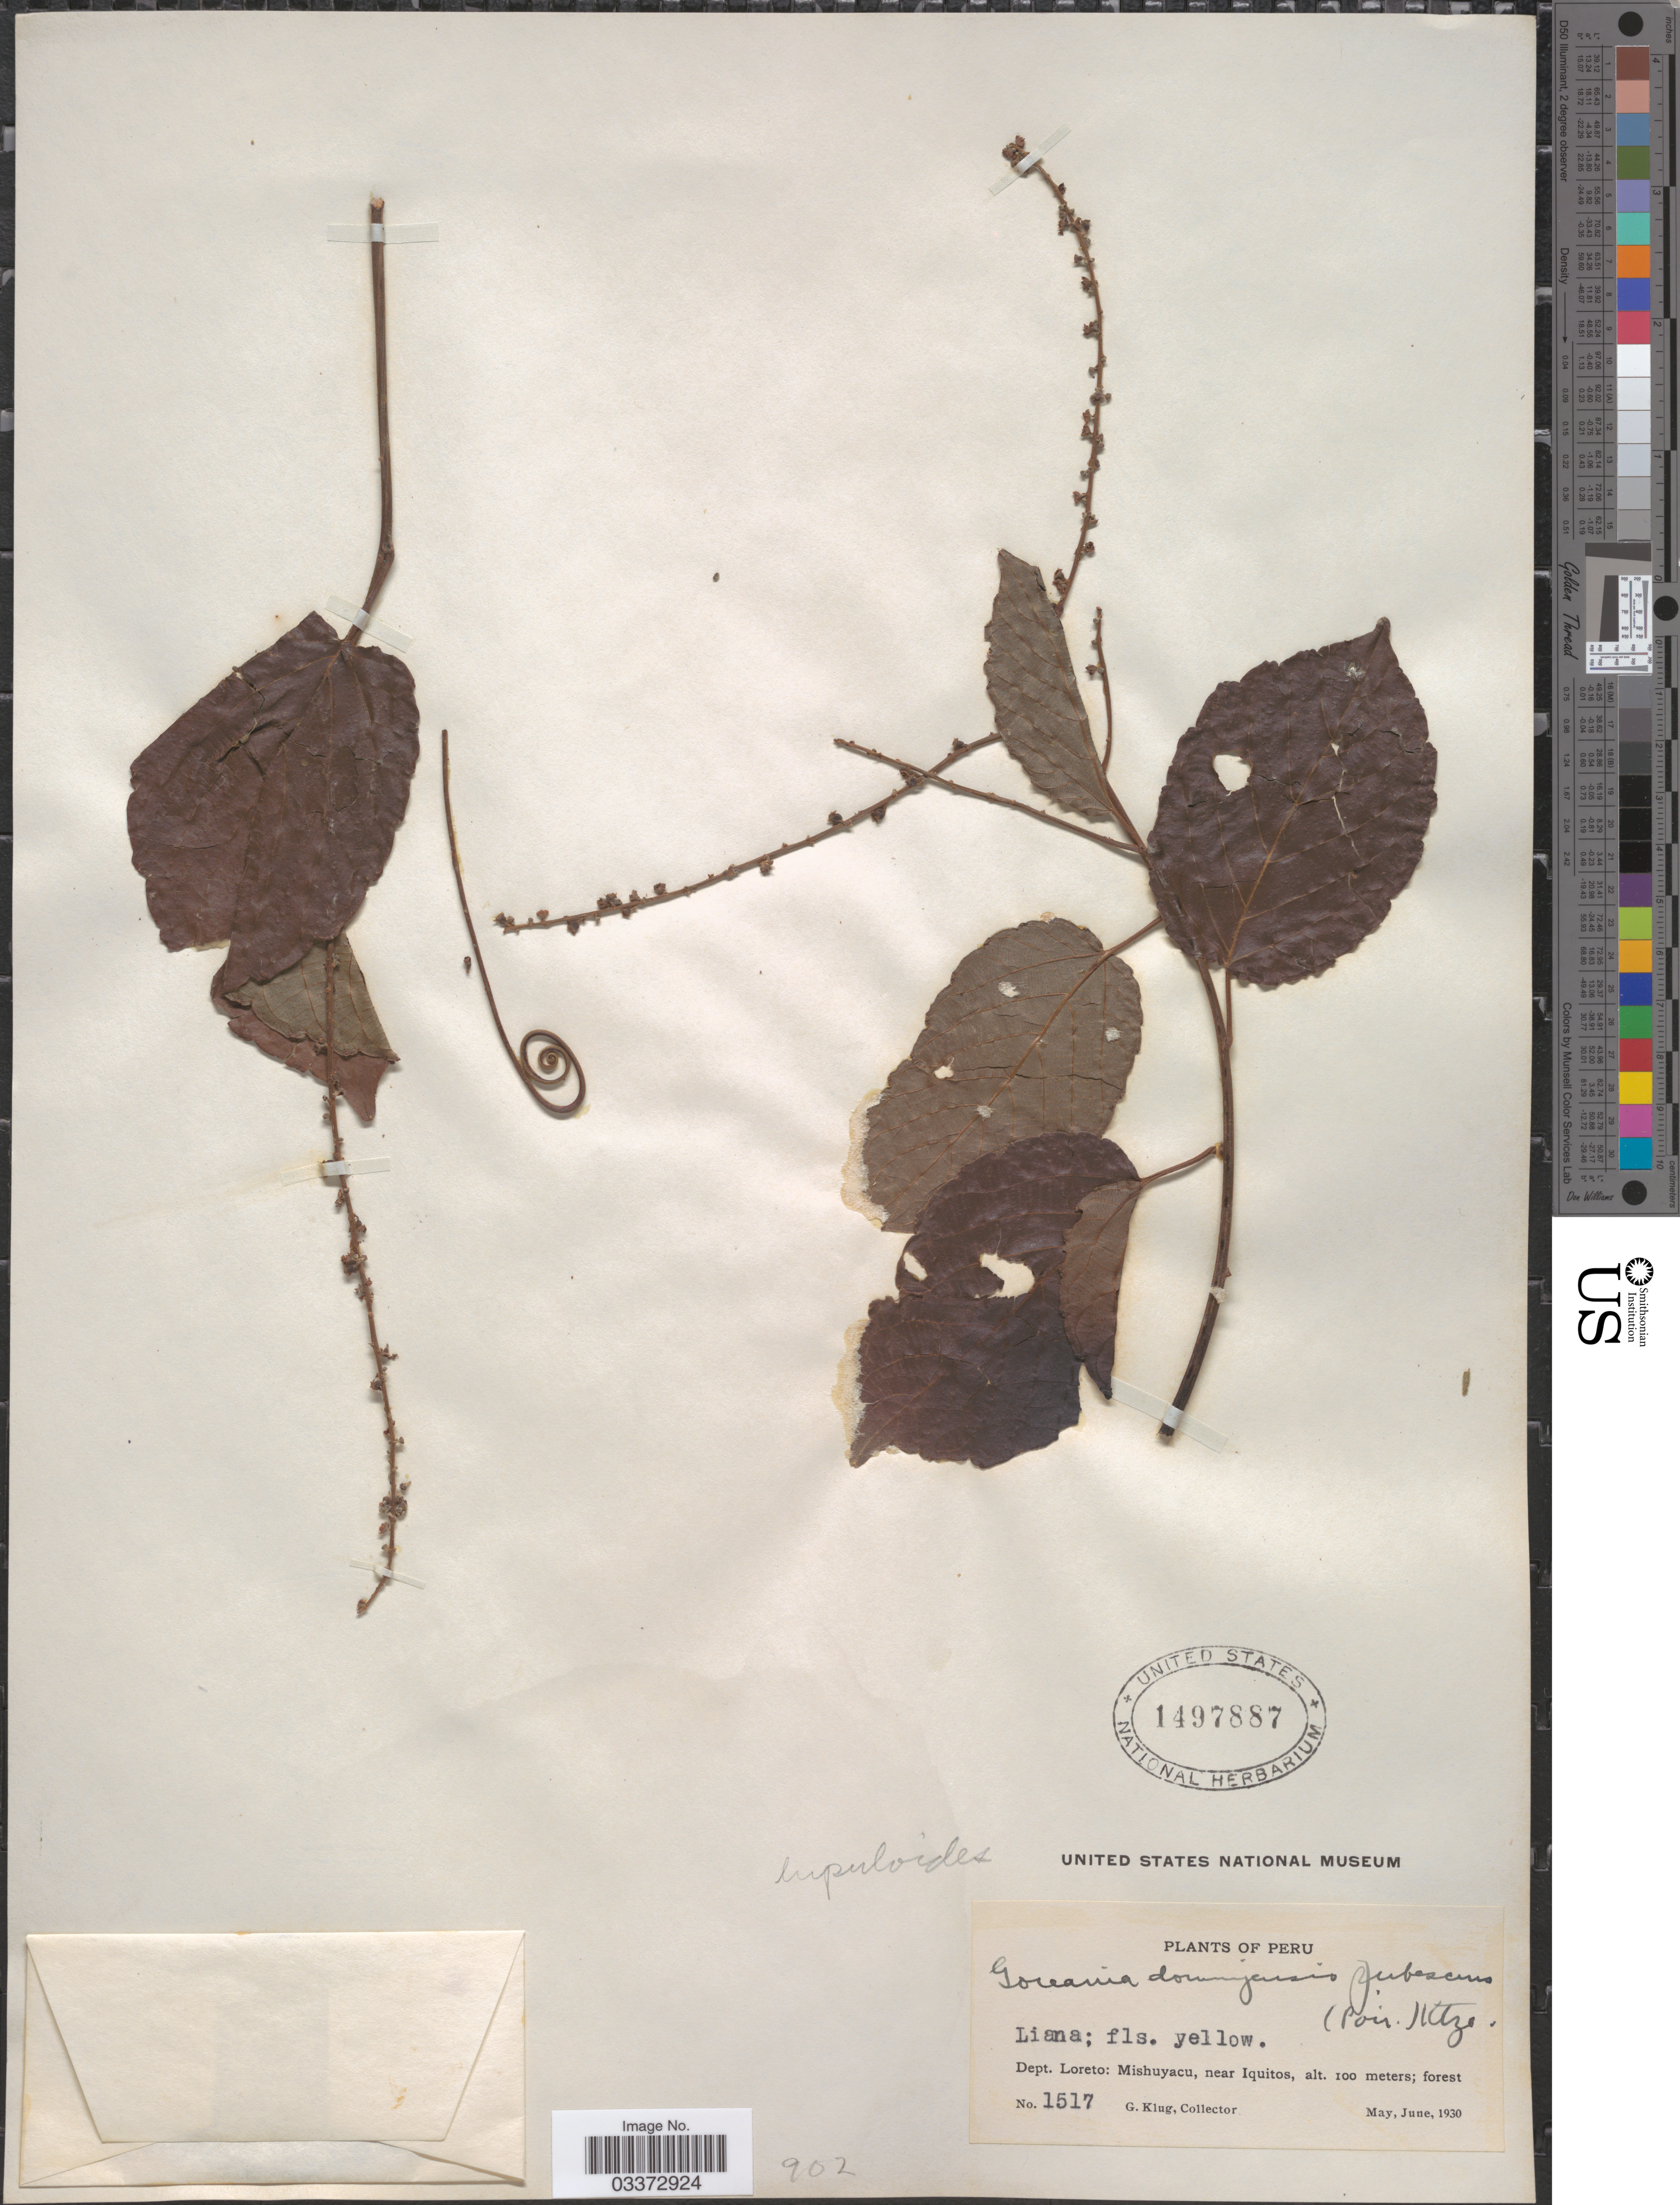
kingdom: Plantae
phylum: Tracheophyta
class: Magnoliopsida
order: Rosales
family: Rhamnaceae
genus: Gouania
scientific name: Gouania alnifolia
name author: Reissek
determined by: Figueira, Mauricio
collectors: G. Klug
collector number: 1517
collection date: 1930-05/1930-06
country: Peru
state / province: Loreto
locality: Dept. Loreto: Mishuyacu, near Iquitos.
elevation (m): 100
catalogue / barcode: US 1497887